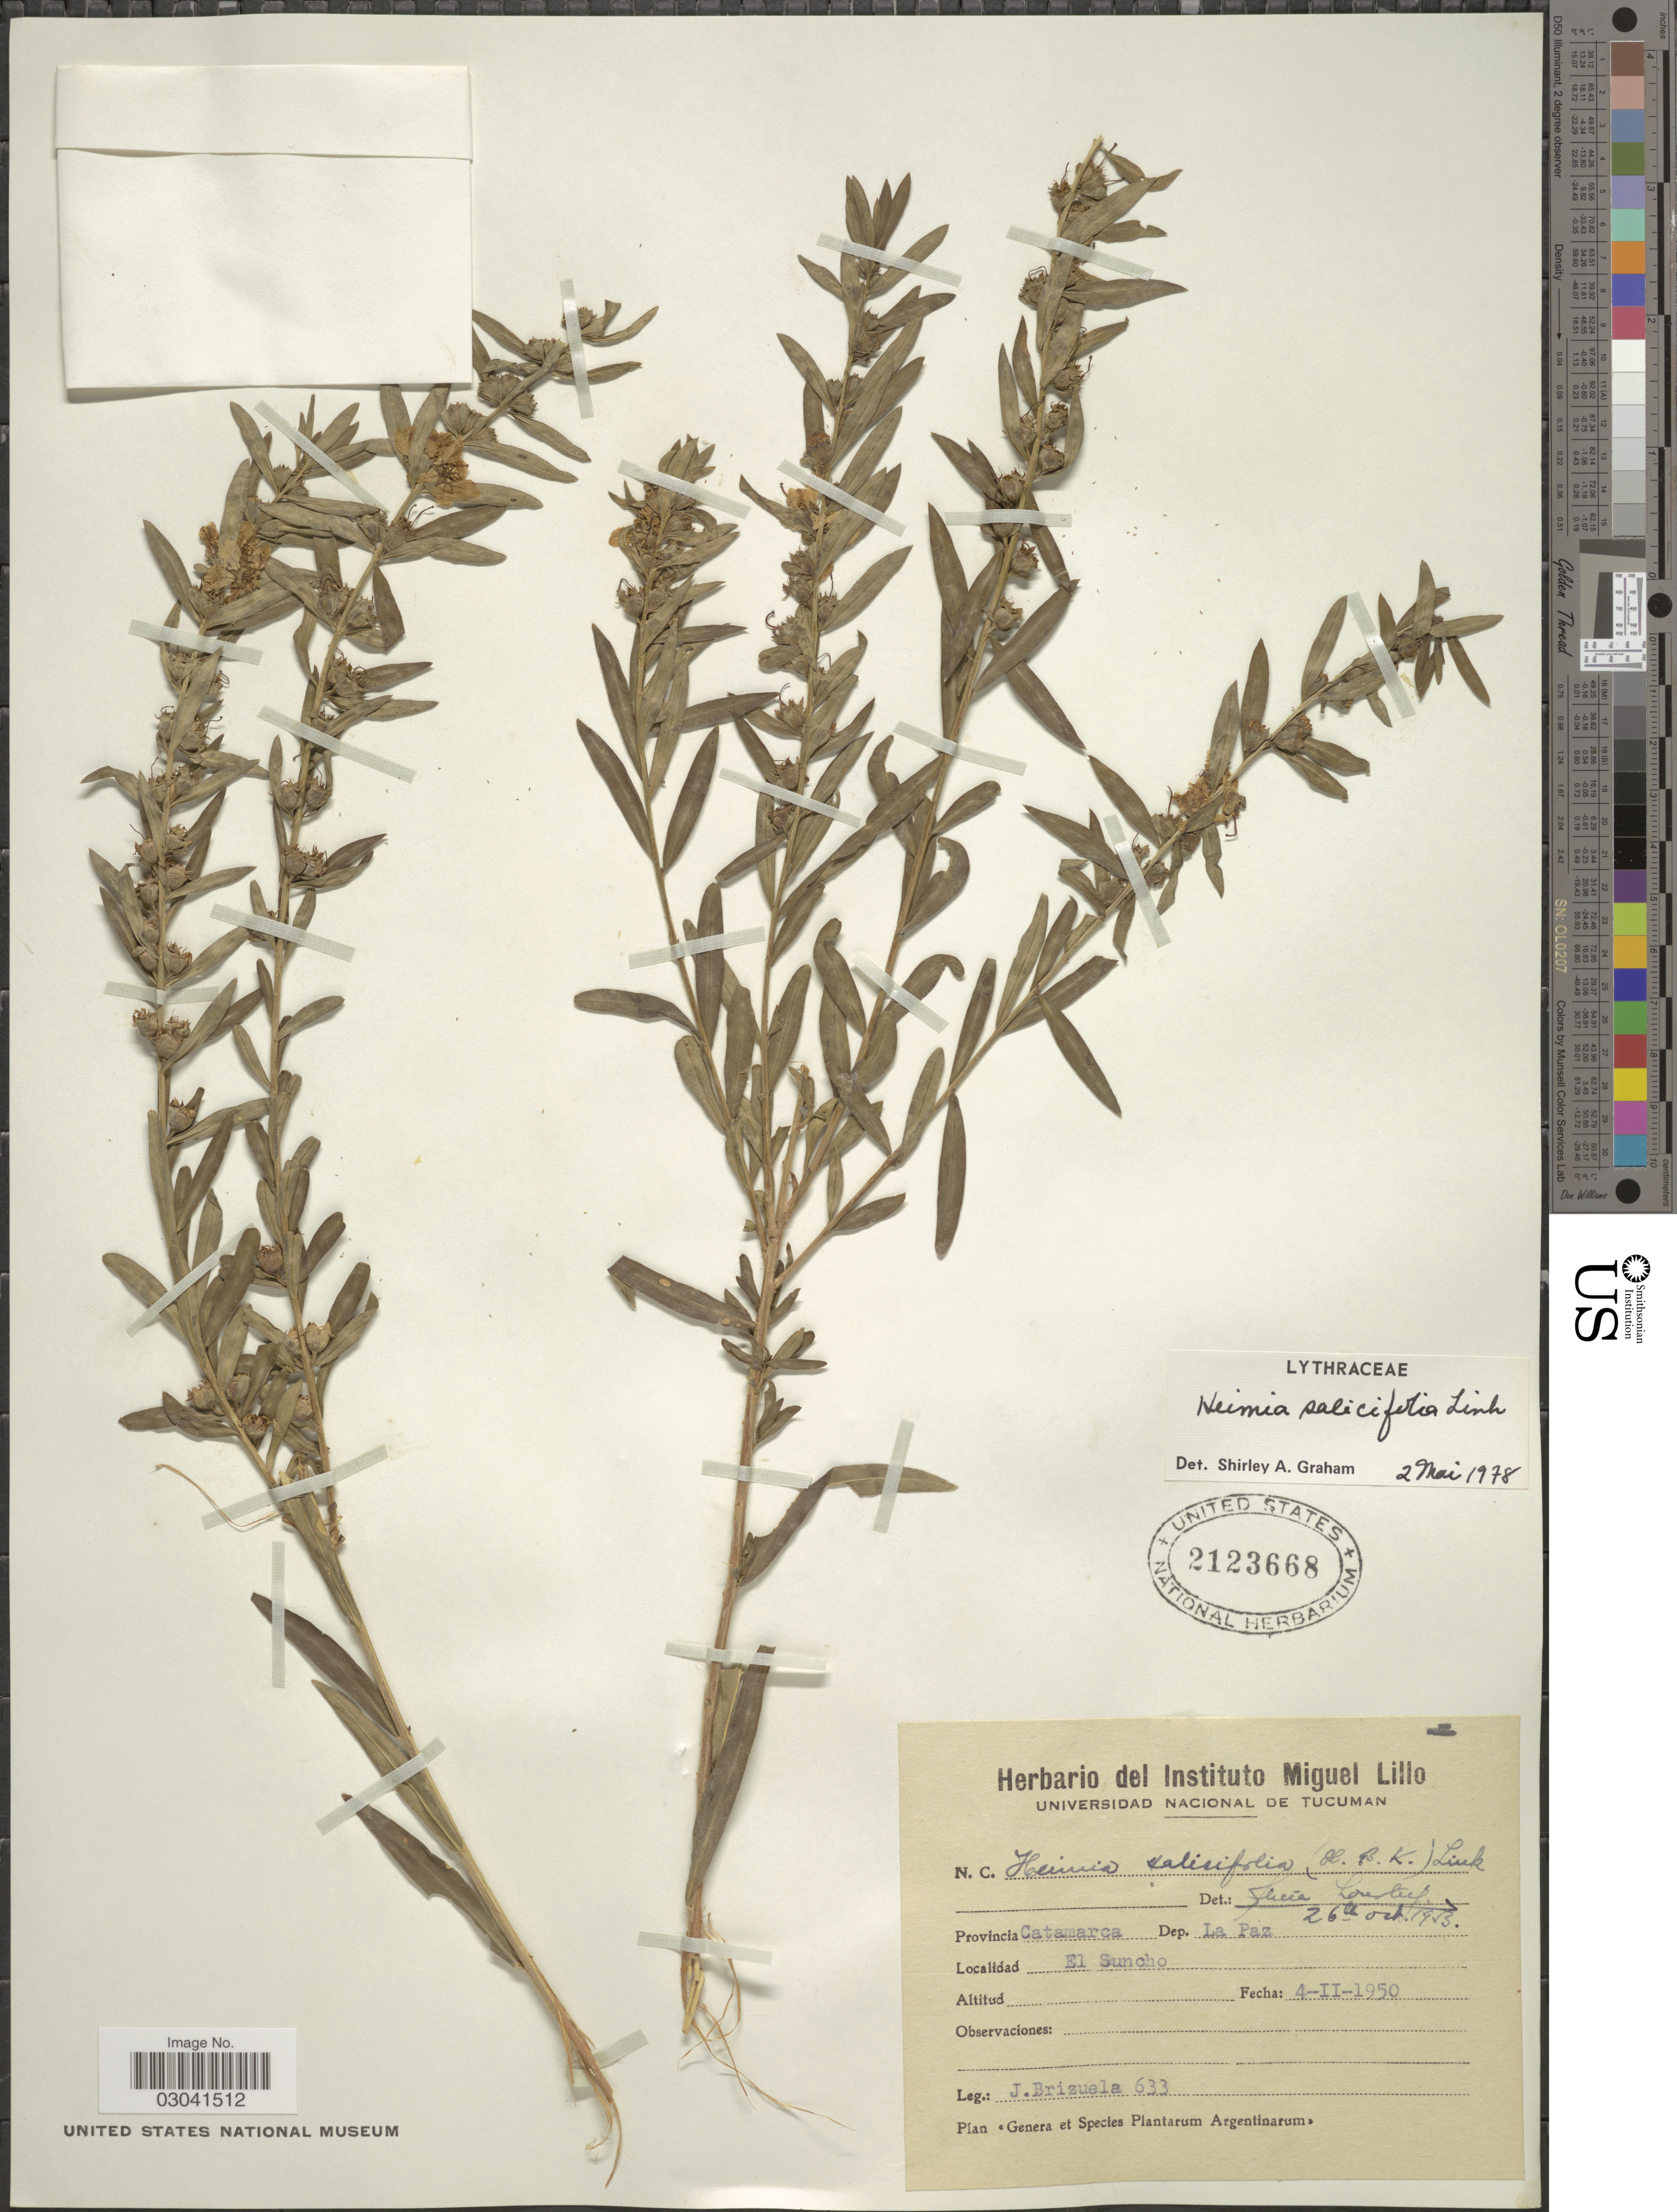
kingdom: Plantae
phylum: Tracheophyta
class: Magnoliopsida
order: Myrtales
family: Lythraceae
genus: Heimia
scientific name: Heimia salicifolia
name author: Link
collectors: J. Brizuela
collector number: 633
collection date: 1950-02-04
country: Argentina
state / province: Catamarca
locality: Dep. La Paz. El Suncho.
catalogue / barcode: US 21123668